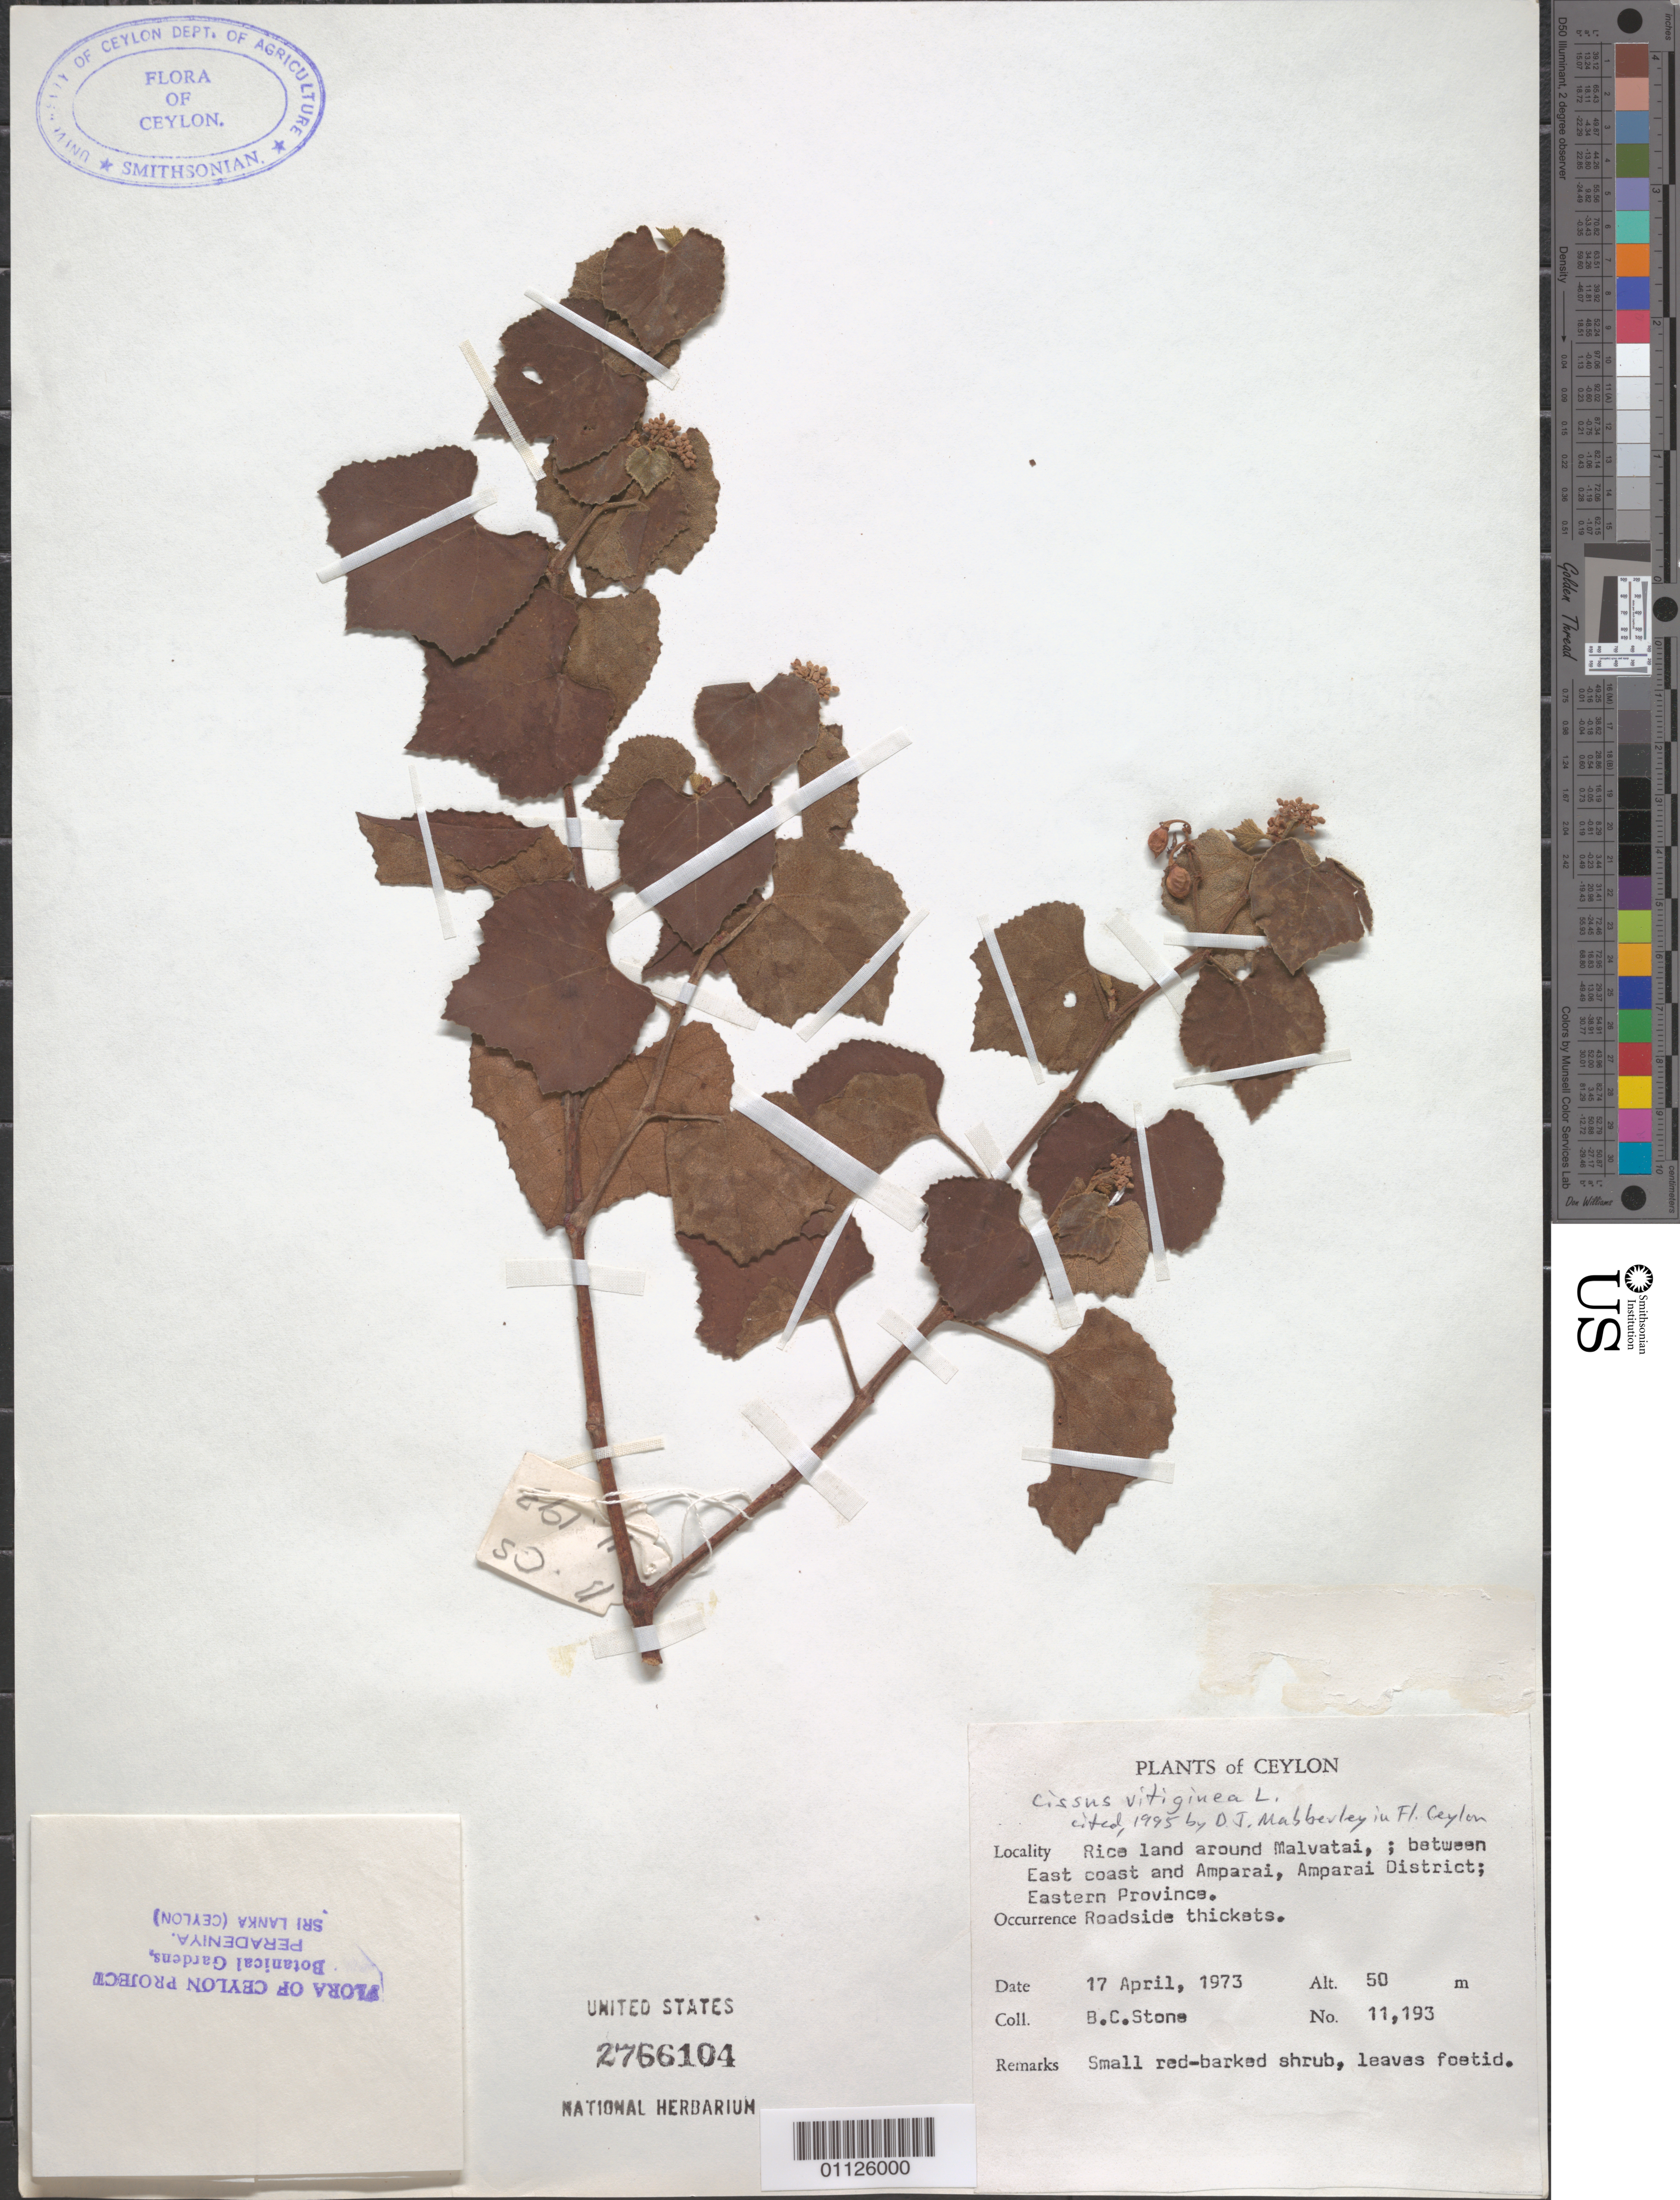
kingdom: Plantae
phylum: Tracheophyta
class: Magnoliopsida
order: Vitales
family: Vitaceae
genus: Cissus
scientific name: Cissus vitiginea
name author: L.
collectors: B. C. Stone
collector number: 11193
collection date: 1973-04-17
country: Sri Lanka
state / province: Eastern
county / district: Amparai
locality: Rice land around Malvatai; between E coast and Amparai.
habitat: Roadside thickets.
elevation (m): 50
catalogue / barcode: US 2766104